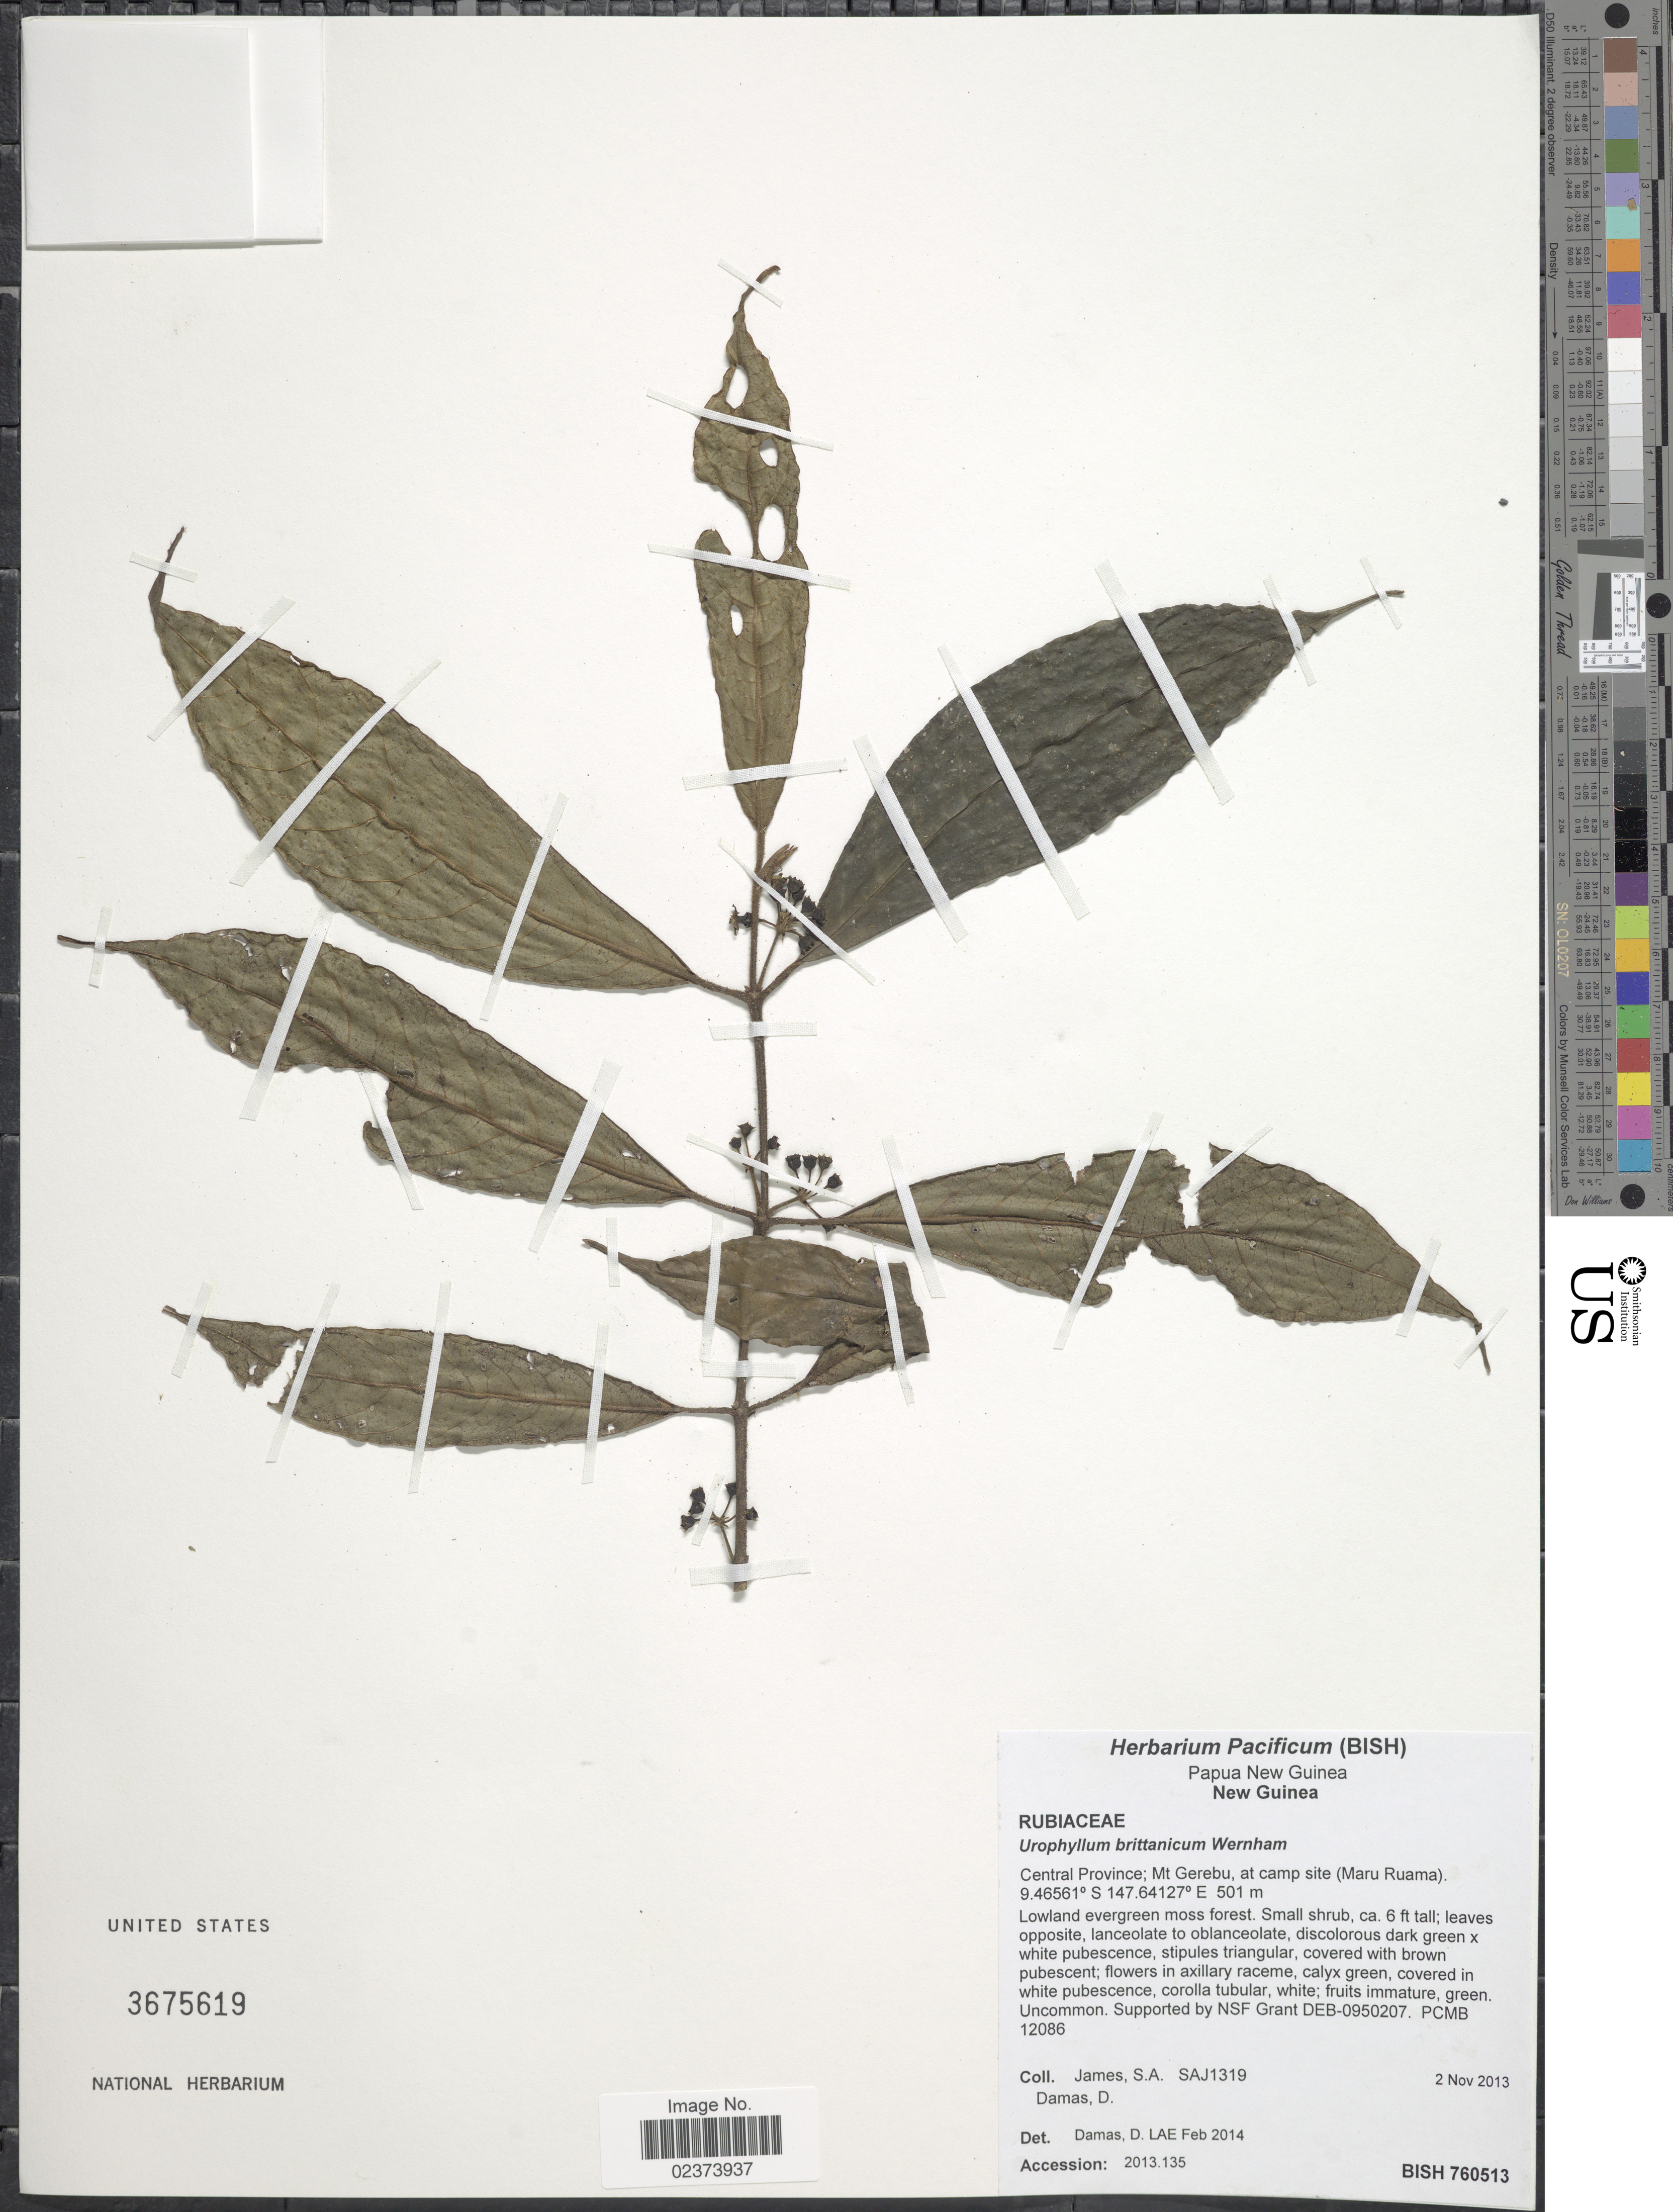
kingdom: Plantae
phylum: Tracheophyta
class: Magnoliopsida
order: Gentianales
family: Rubiaceae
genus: Urophyllum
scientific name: Urophyllum britannicum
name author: Wernham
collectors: S. James & D. Damas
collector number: SAJ1319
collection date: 2013-11-02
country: Papua New Guinea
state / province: Central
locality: Central Province: Mt. Gerebu, at camp site (Maru Ruama)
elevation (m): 501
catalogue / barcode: US 3675619